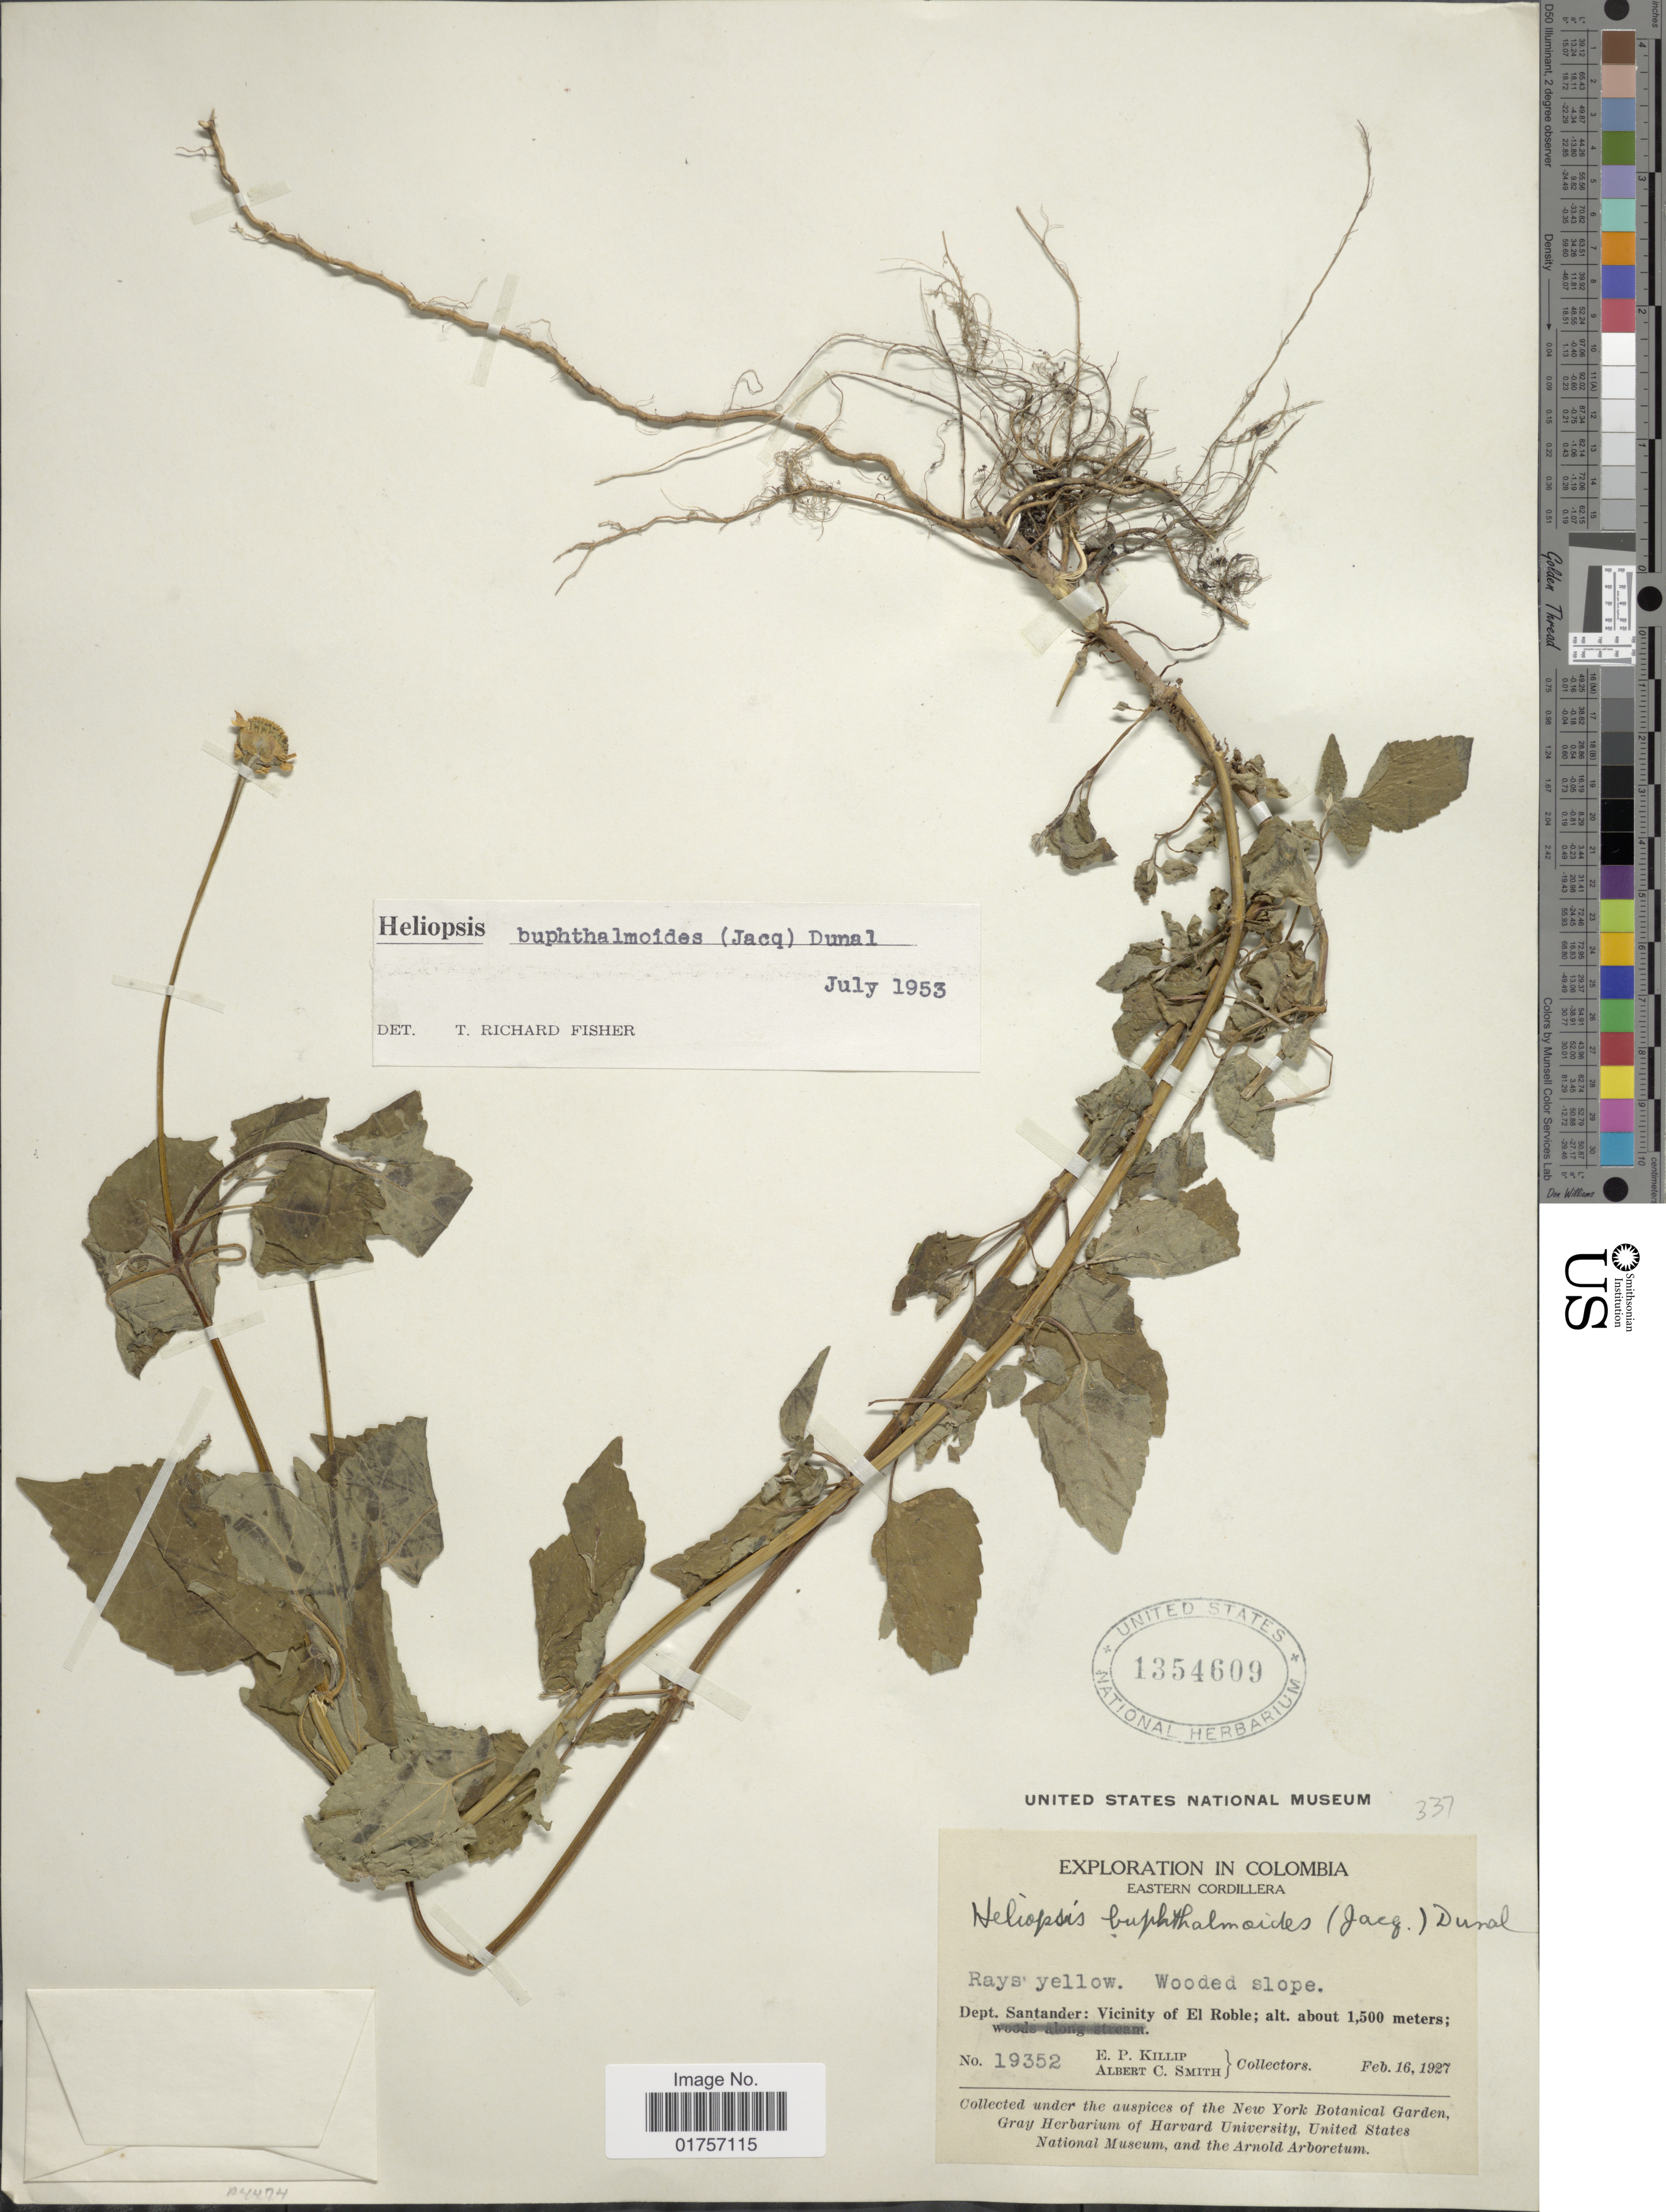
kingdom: Plantae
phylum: Tracheophyta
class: Magnoliopsida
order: Asterales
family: Asteraceae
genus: Heliopsis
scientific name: Heliopsis buphthalmoides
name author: (Jacq.) Dunal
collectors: E. P. Killip & A. C. Smith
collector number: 19352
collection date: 1927-02-16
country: Colombia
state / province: Santander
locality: Eastern Cordillera. Vicinity of El Roble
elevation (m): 1500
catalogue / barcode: US 1354609